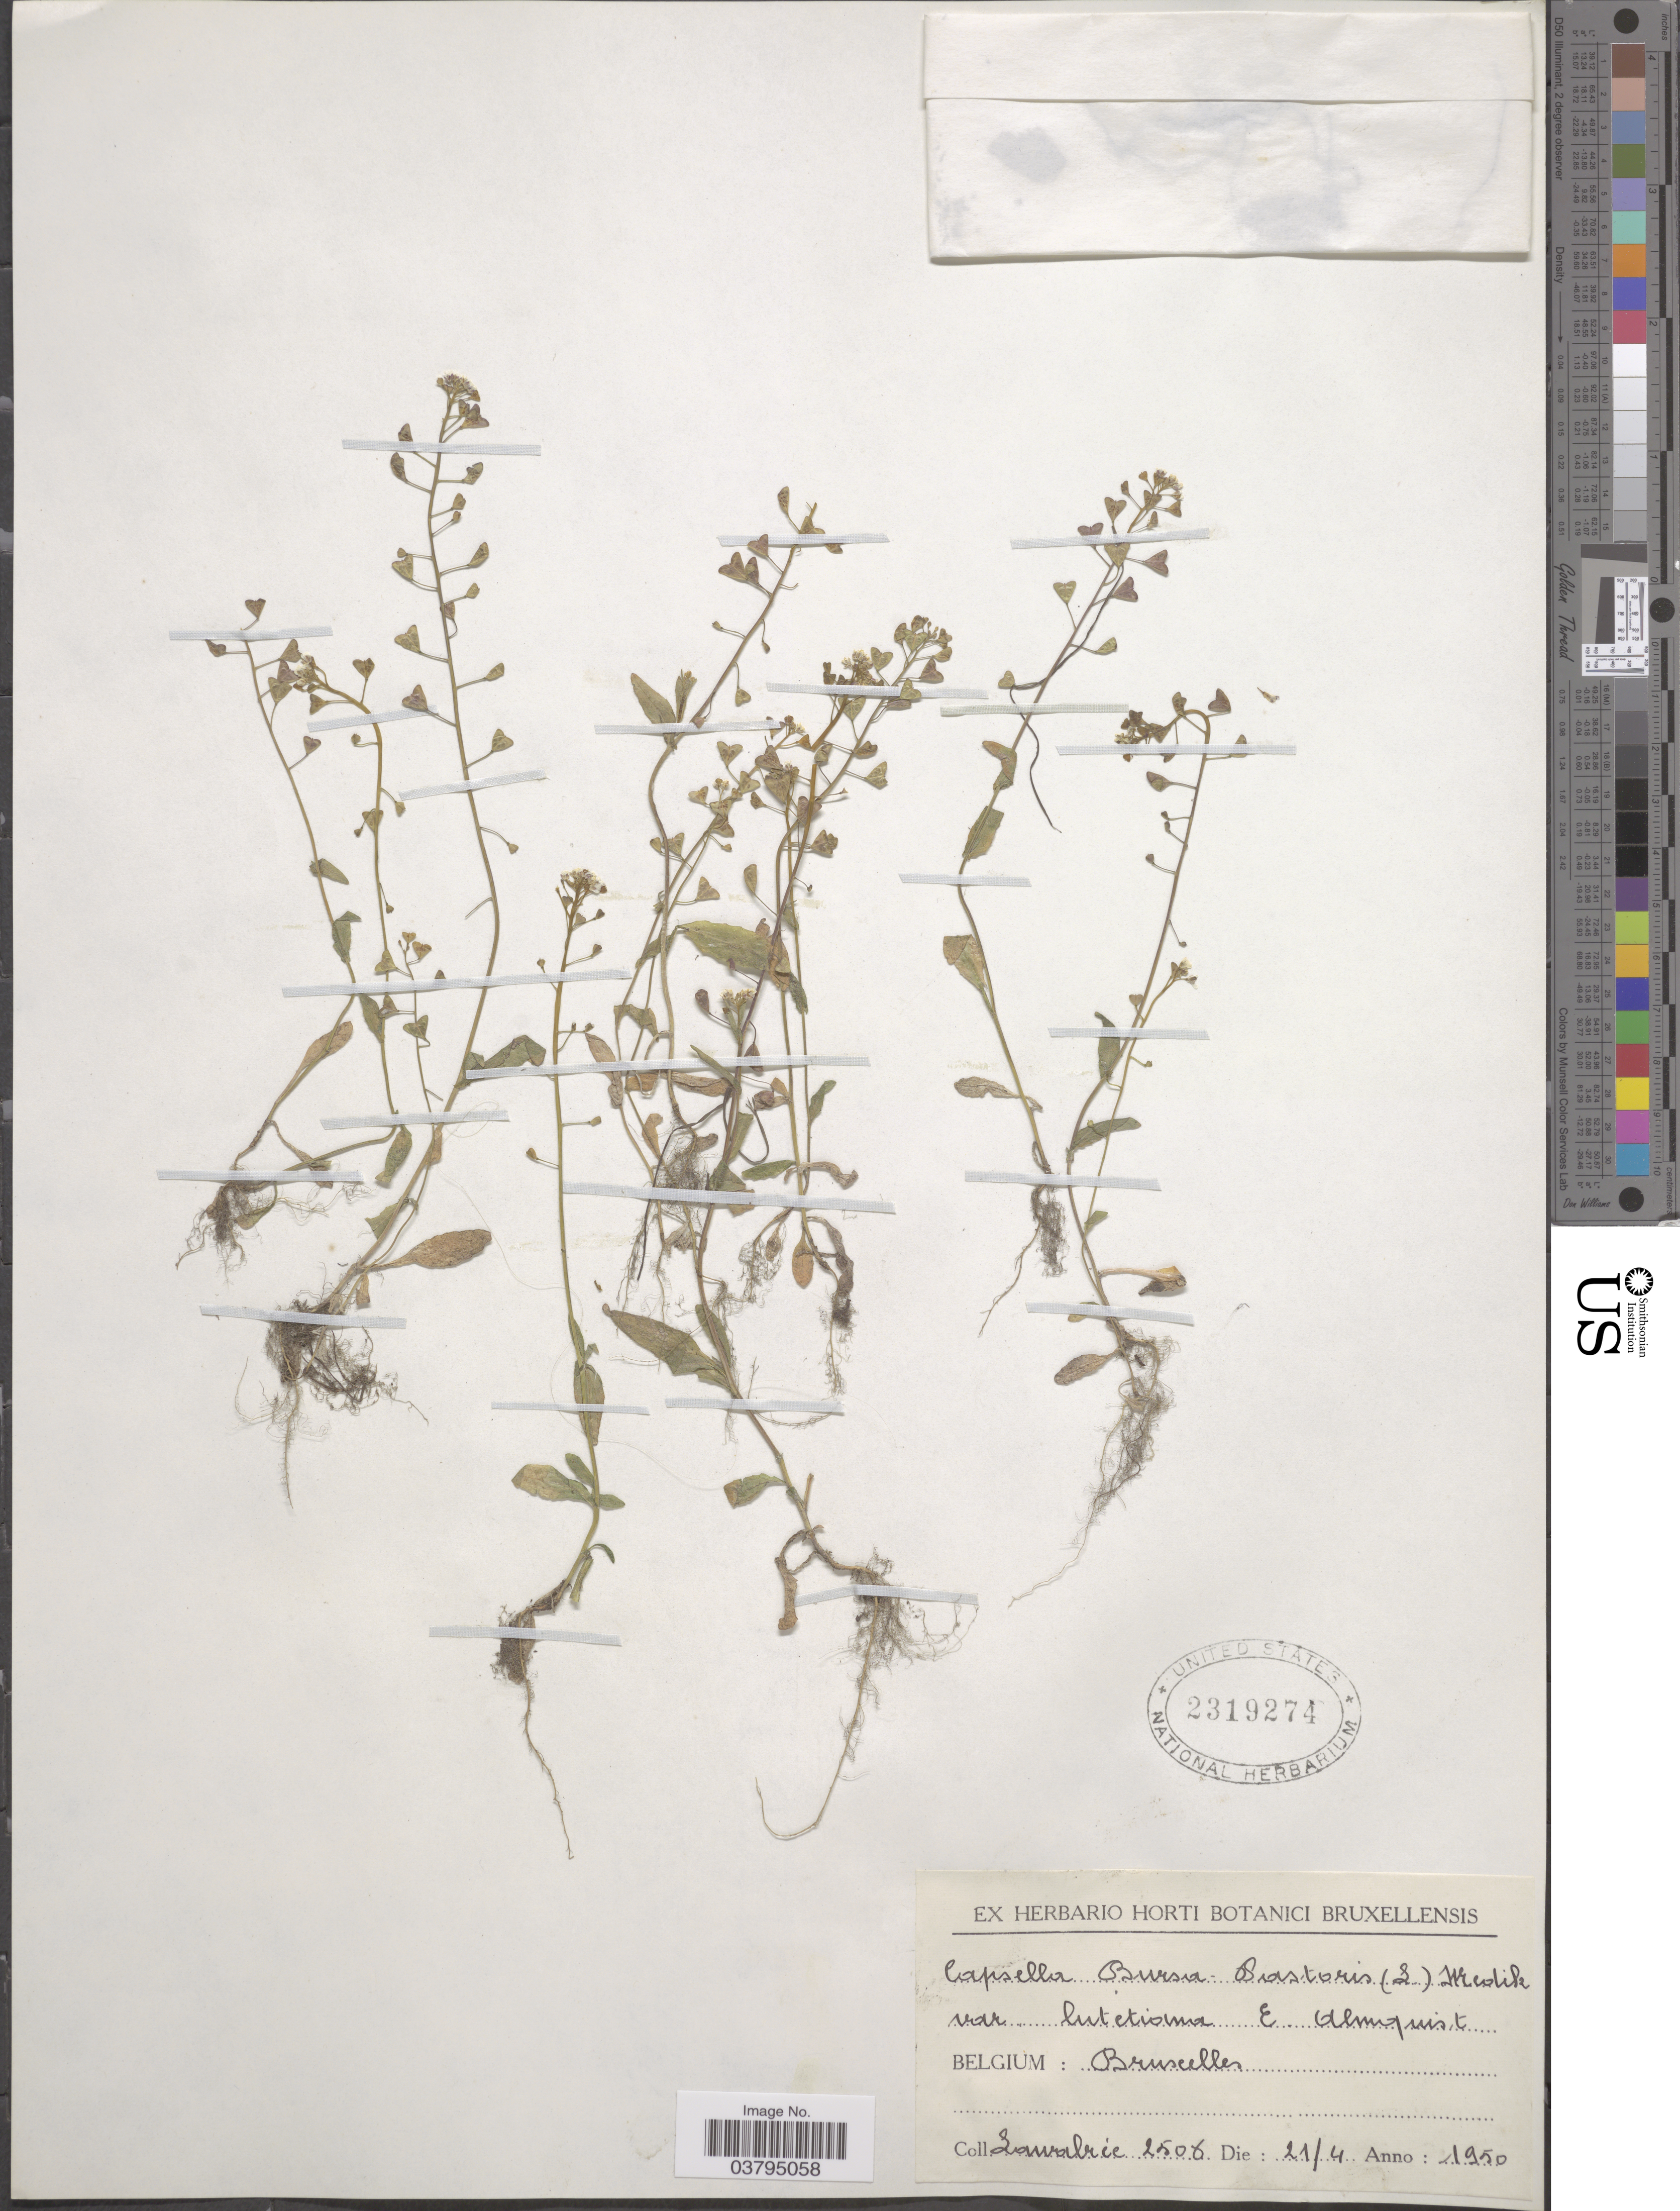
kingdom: Plantae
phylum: Tracheophyta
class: Magnoliopsida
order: Brassicales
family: Brassicaceae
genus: Capsella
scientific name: Capsella bursa-pastoris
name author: (L.) Medik.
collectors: Lawalrée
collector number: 2506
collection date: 1950-04-21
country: Belgium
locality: Bruxelles.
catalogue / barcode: US 2319274